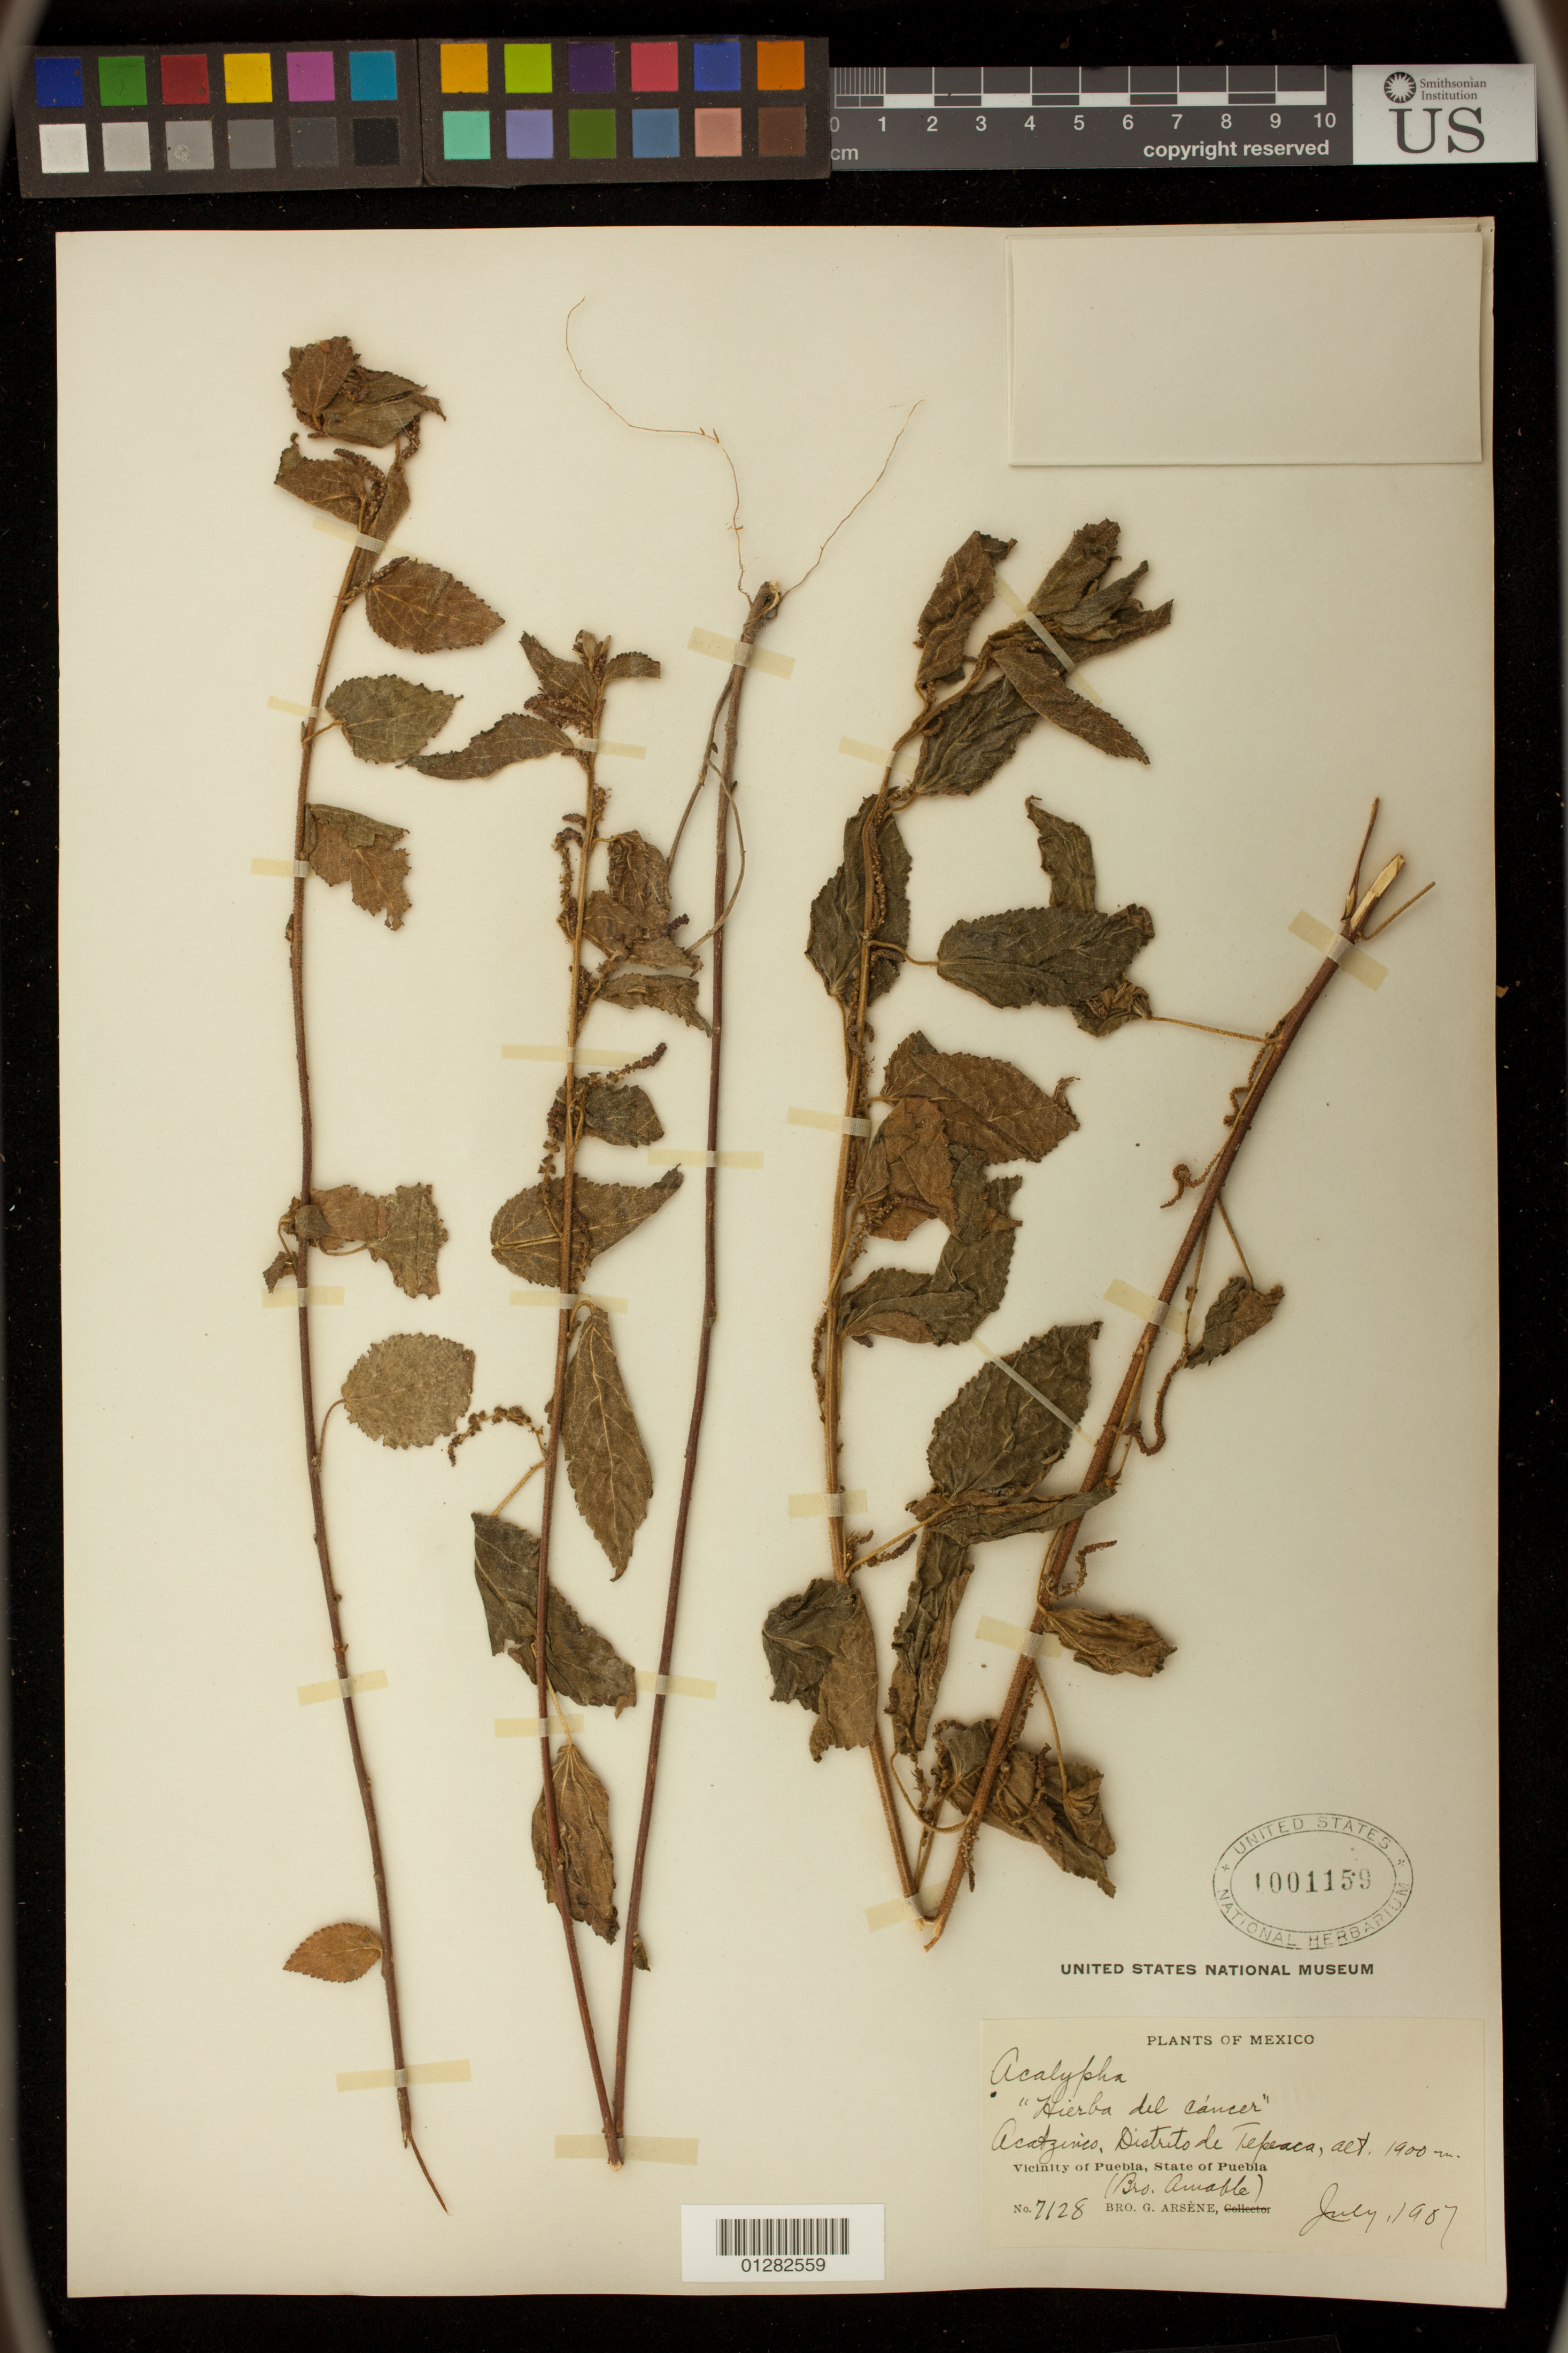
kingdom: Plantae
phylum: Tracheophyta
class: Magnoliopsida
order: Malpighiales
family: Euphorbiaceae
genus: Acalypha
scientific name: Acalypha subviscida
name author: S. Watson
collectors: A. F. Skutch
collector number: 7128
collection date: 1907-07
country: Mexico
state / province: Puebla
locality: Vicinity of Puebla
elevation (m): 1900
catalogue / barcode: US 1001159